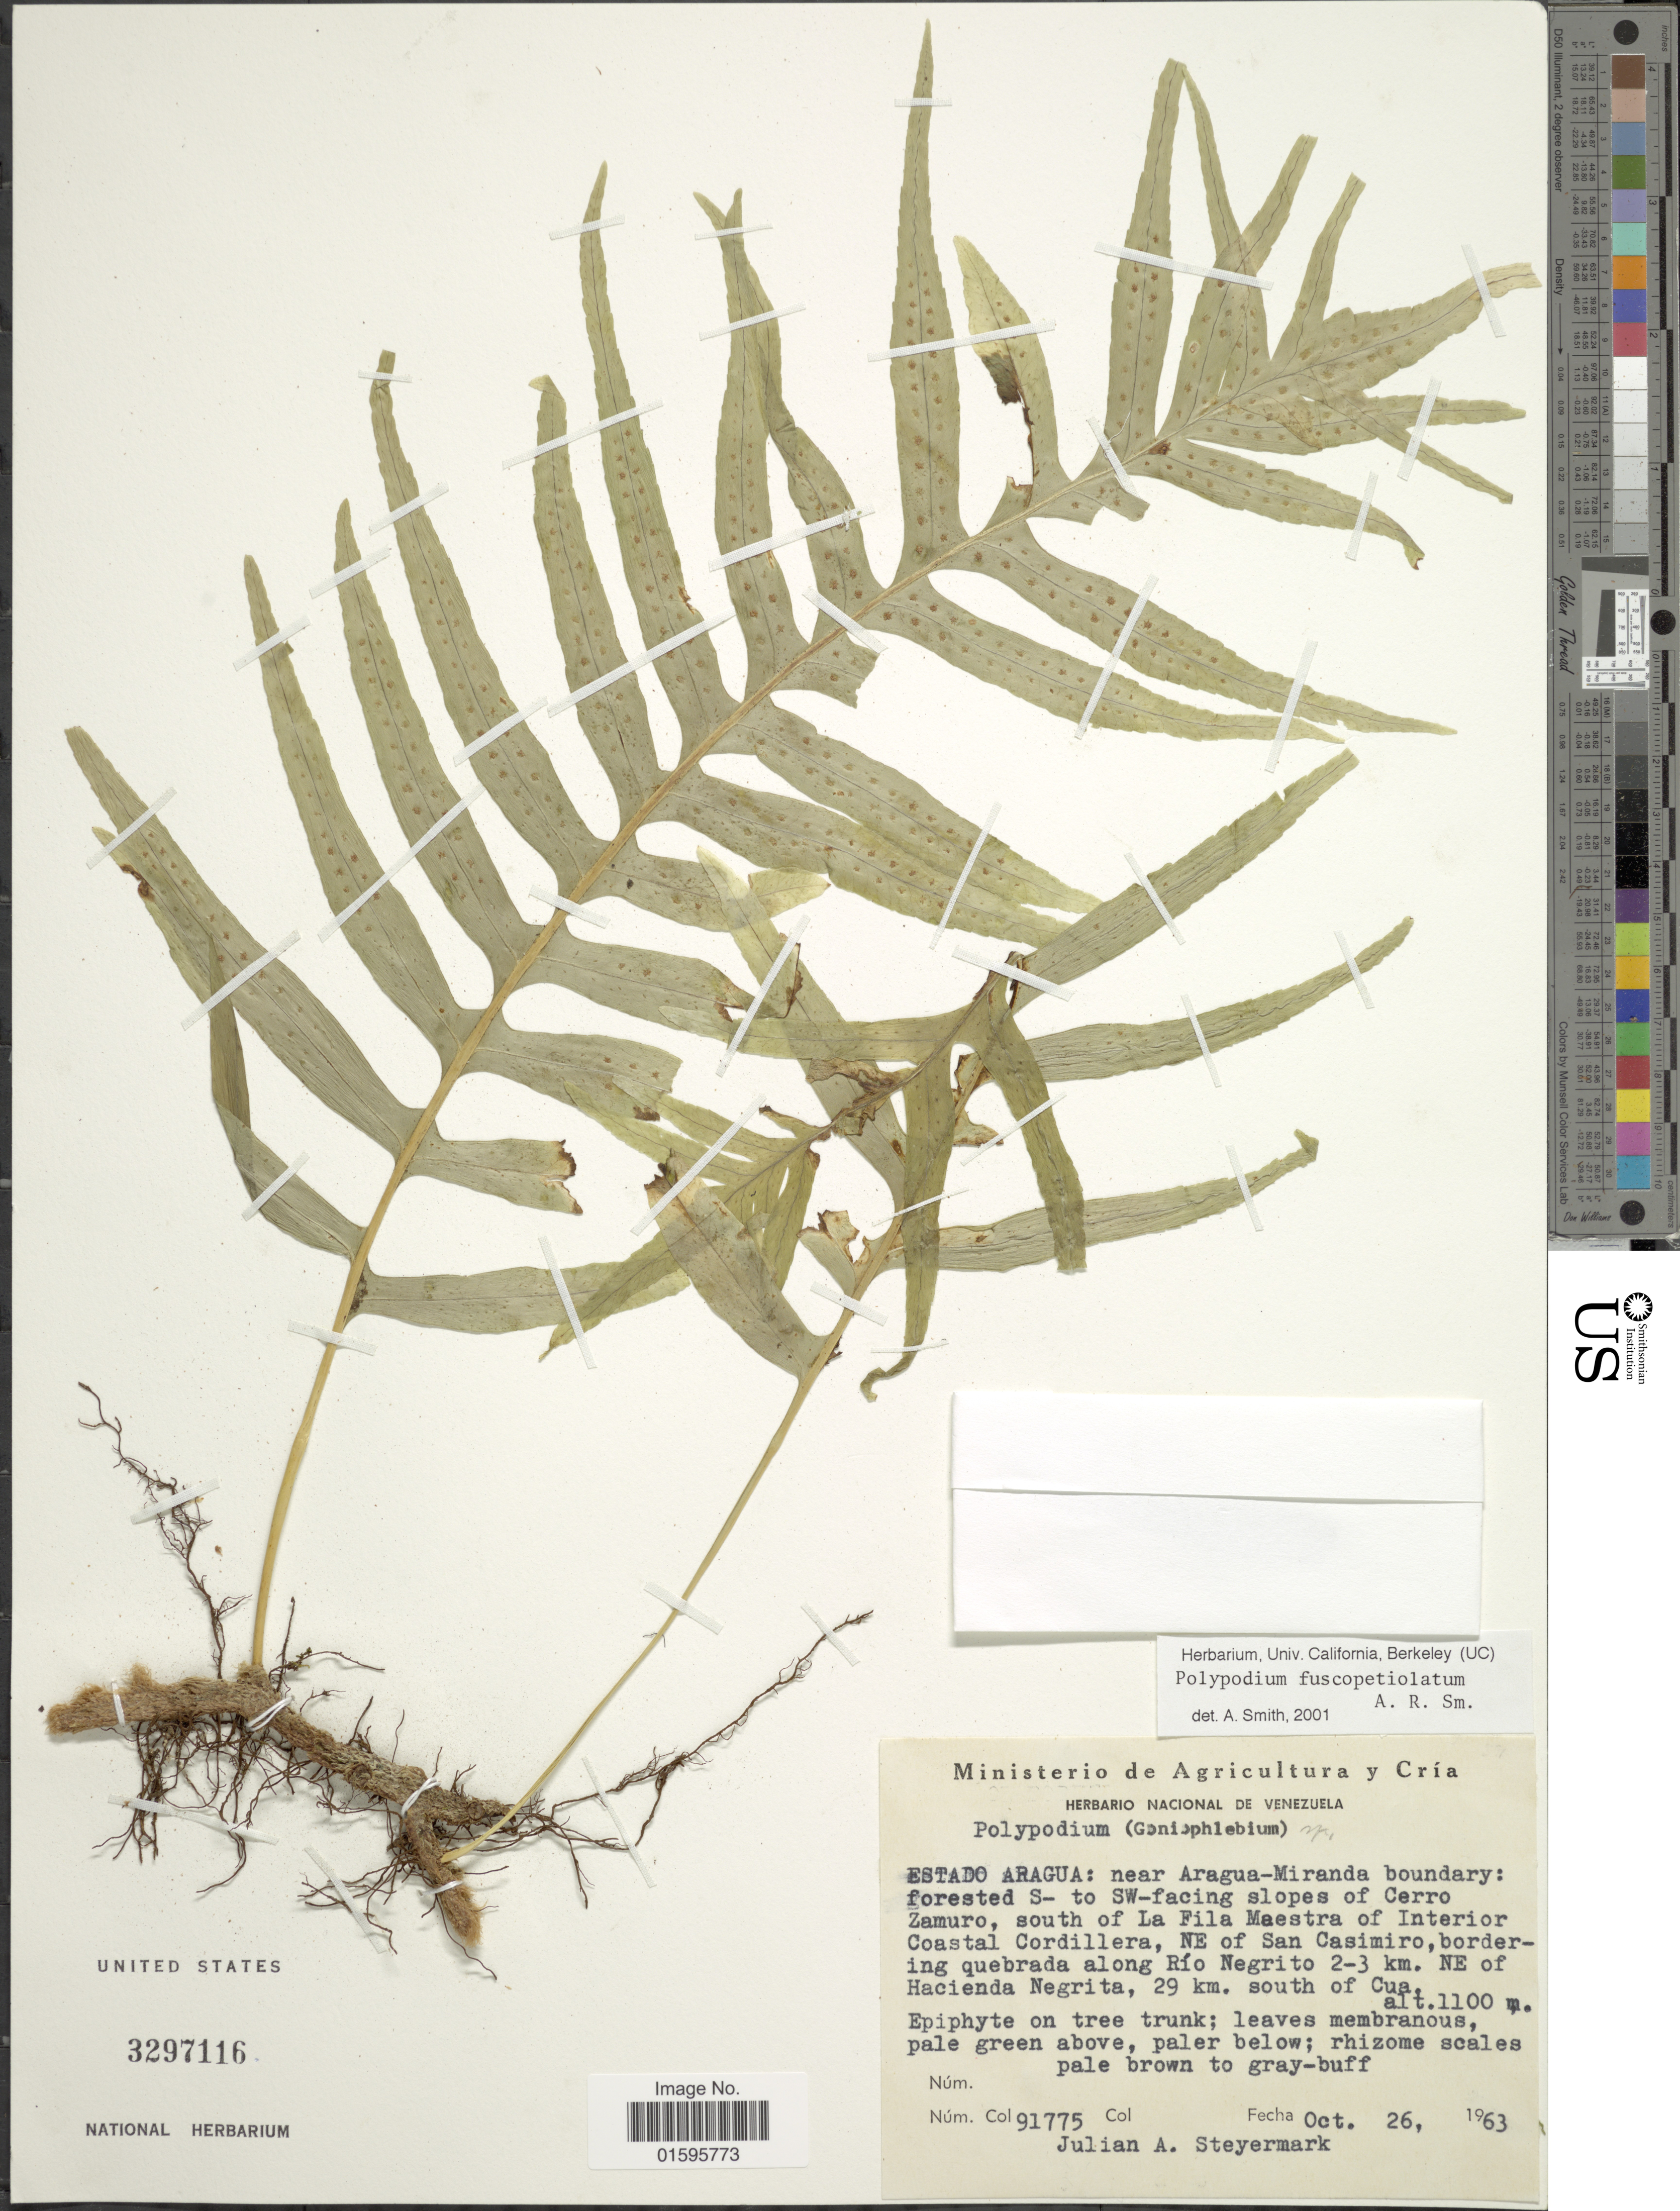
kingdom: Plantae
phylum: Tracheophyta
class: Polypodiopsida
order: Polypodiales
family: Polypodiaceae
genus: Polypodium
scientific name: Polypodium fuscopetiolatum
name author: A.R. Sm.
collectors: J. Steyermark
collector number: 91775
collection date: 1963-10-26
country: Venezuela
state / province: Aragua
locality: Estado Aragua: near Aragua-Miranda boundary: forested S- to SW- facing slopes of Cerro Zamuro, south of La Fila Maestra of Interior Coastal Cordillera, NE of San Casimiro, bordering quebrada along Rio Negrito 2-3 km NE of acienda Negrita, 29 km south of Cua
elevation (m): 1100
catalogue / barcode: US 3297116